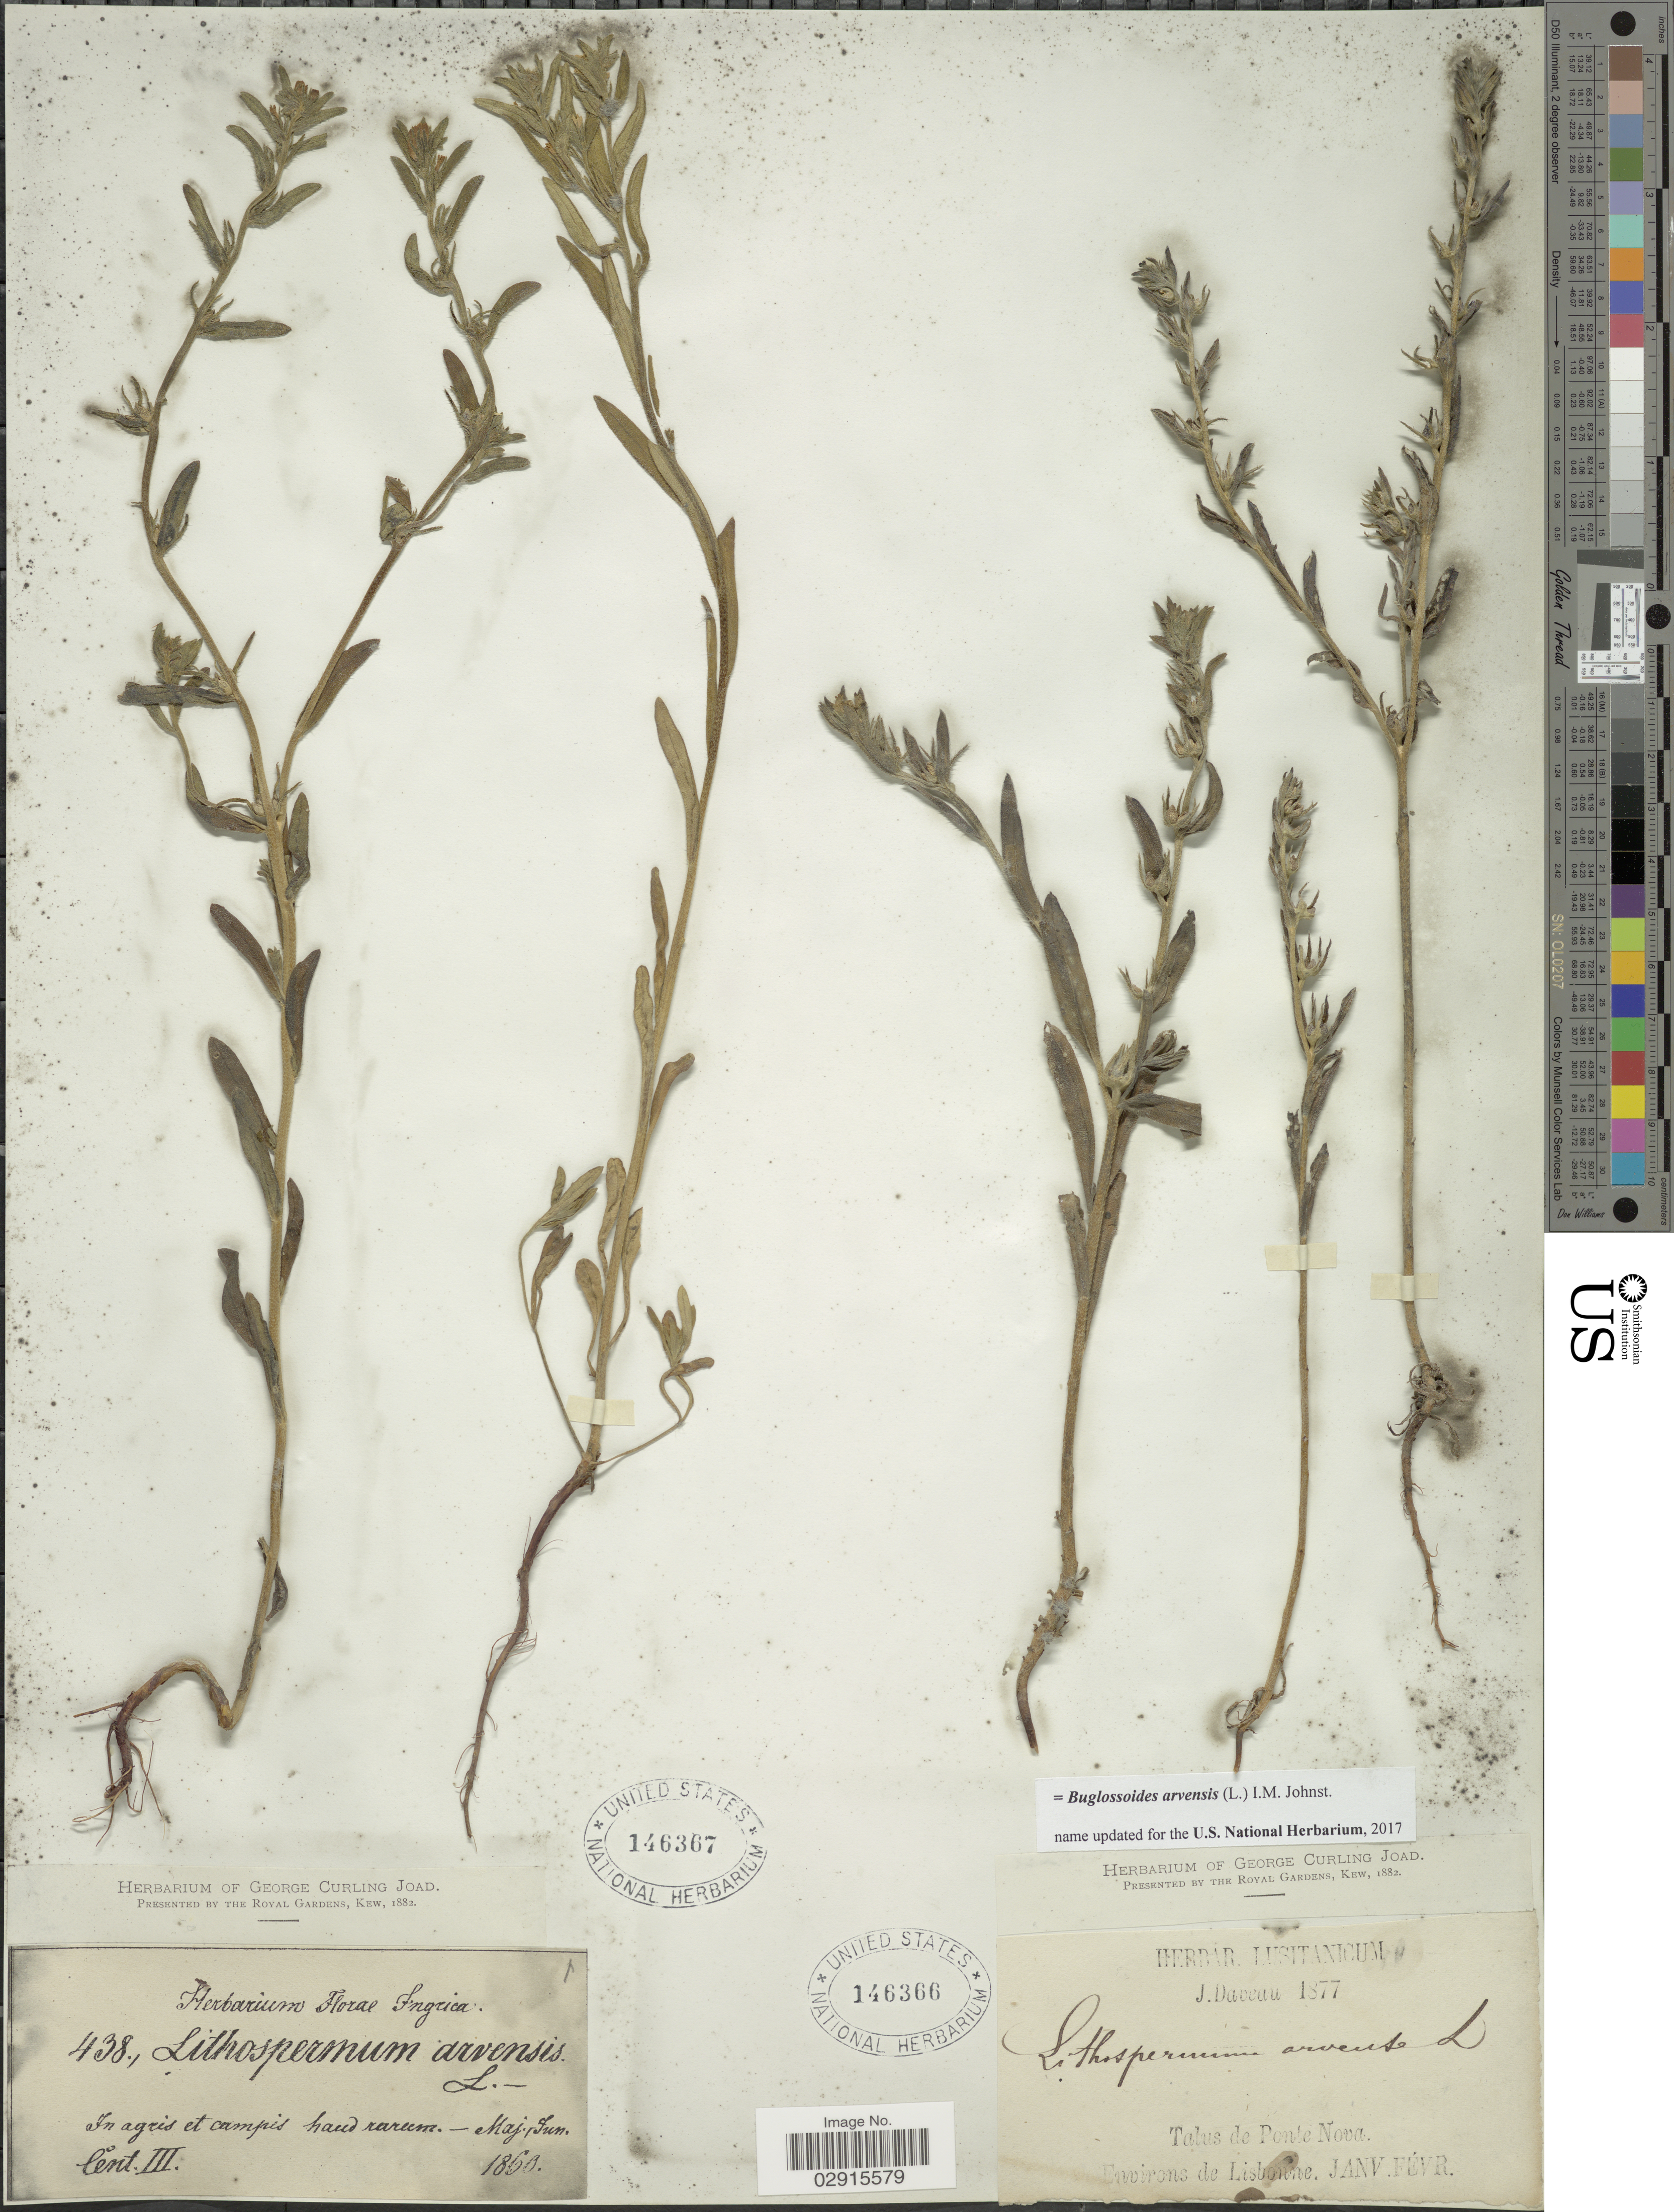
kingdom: Plantae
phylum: Tracheophyta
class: Magnoliopsida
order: Boraginales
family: Boraginaceae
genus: Buglossoides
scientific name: Buglossoides arvensis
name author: (L.) I.M. Johnst.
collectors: J. Daveau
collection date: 1877-01/1877-02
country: Portugal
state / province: Lisboa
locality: Talus de Ponte Nova. Environs de Lisbonne.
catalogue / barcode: US 146366-2